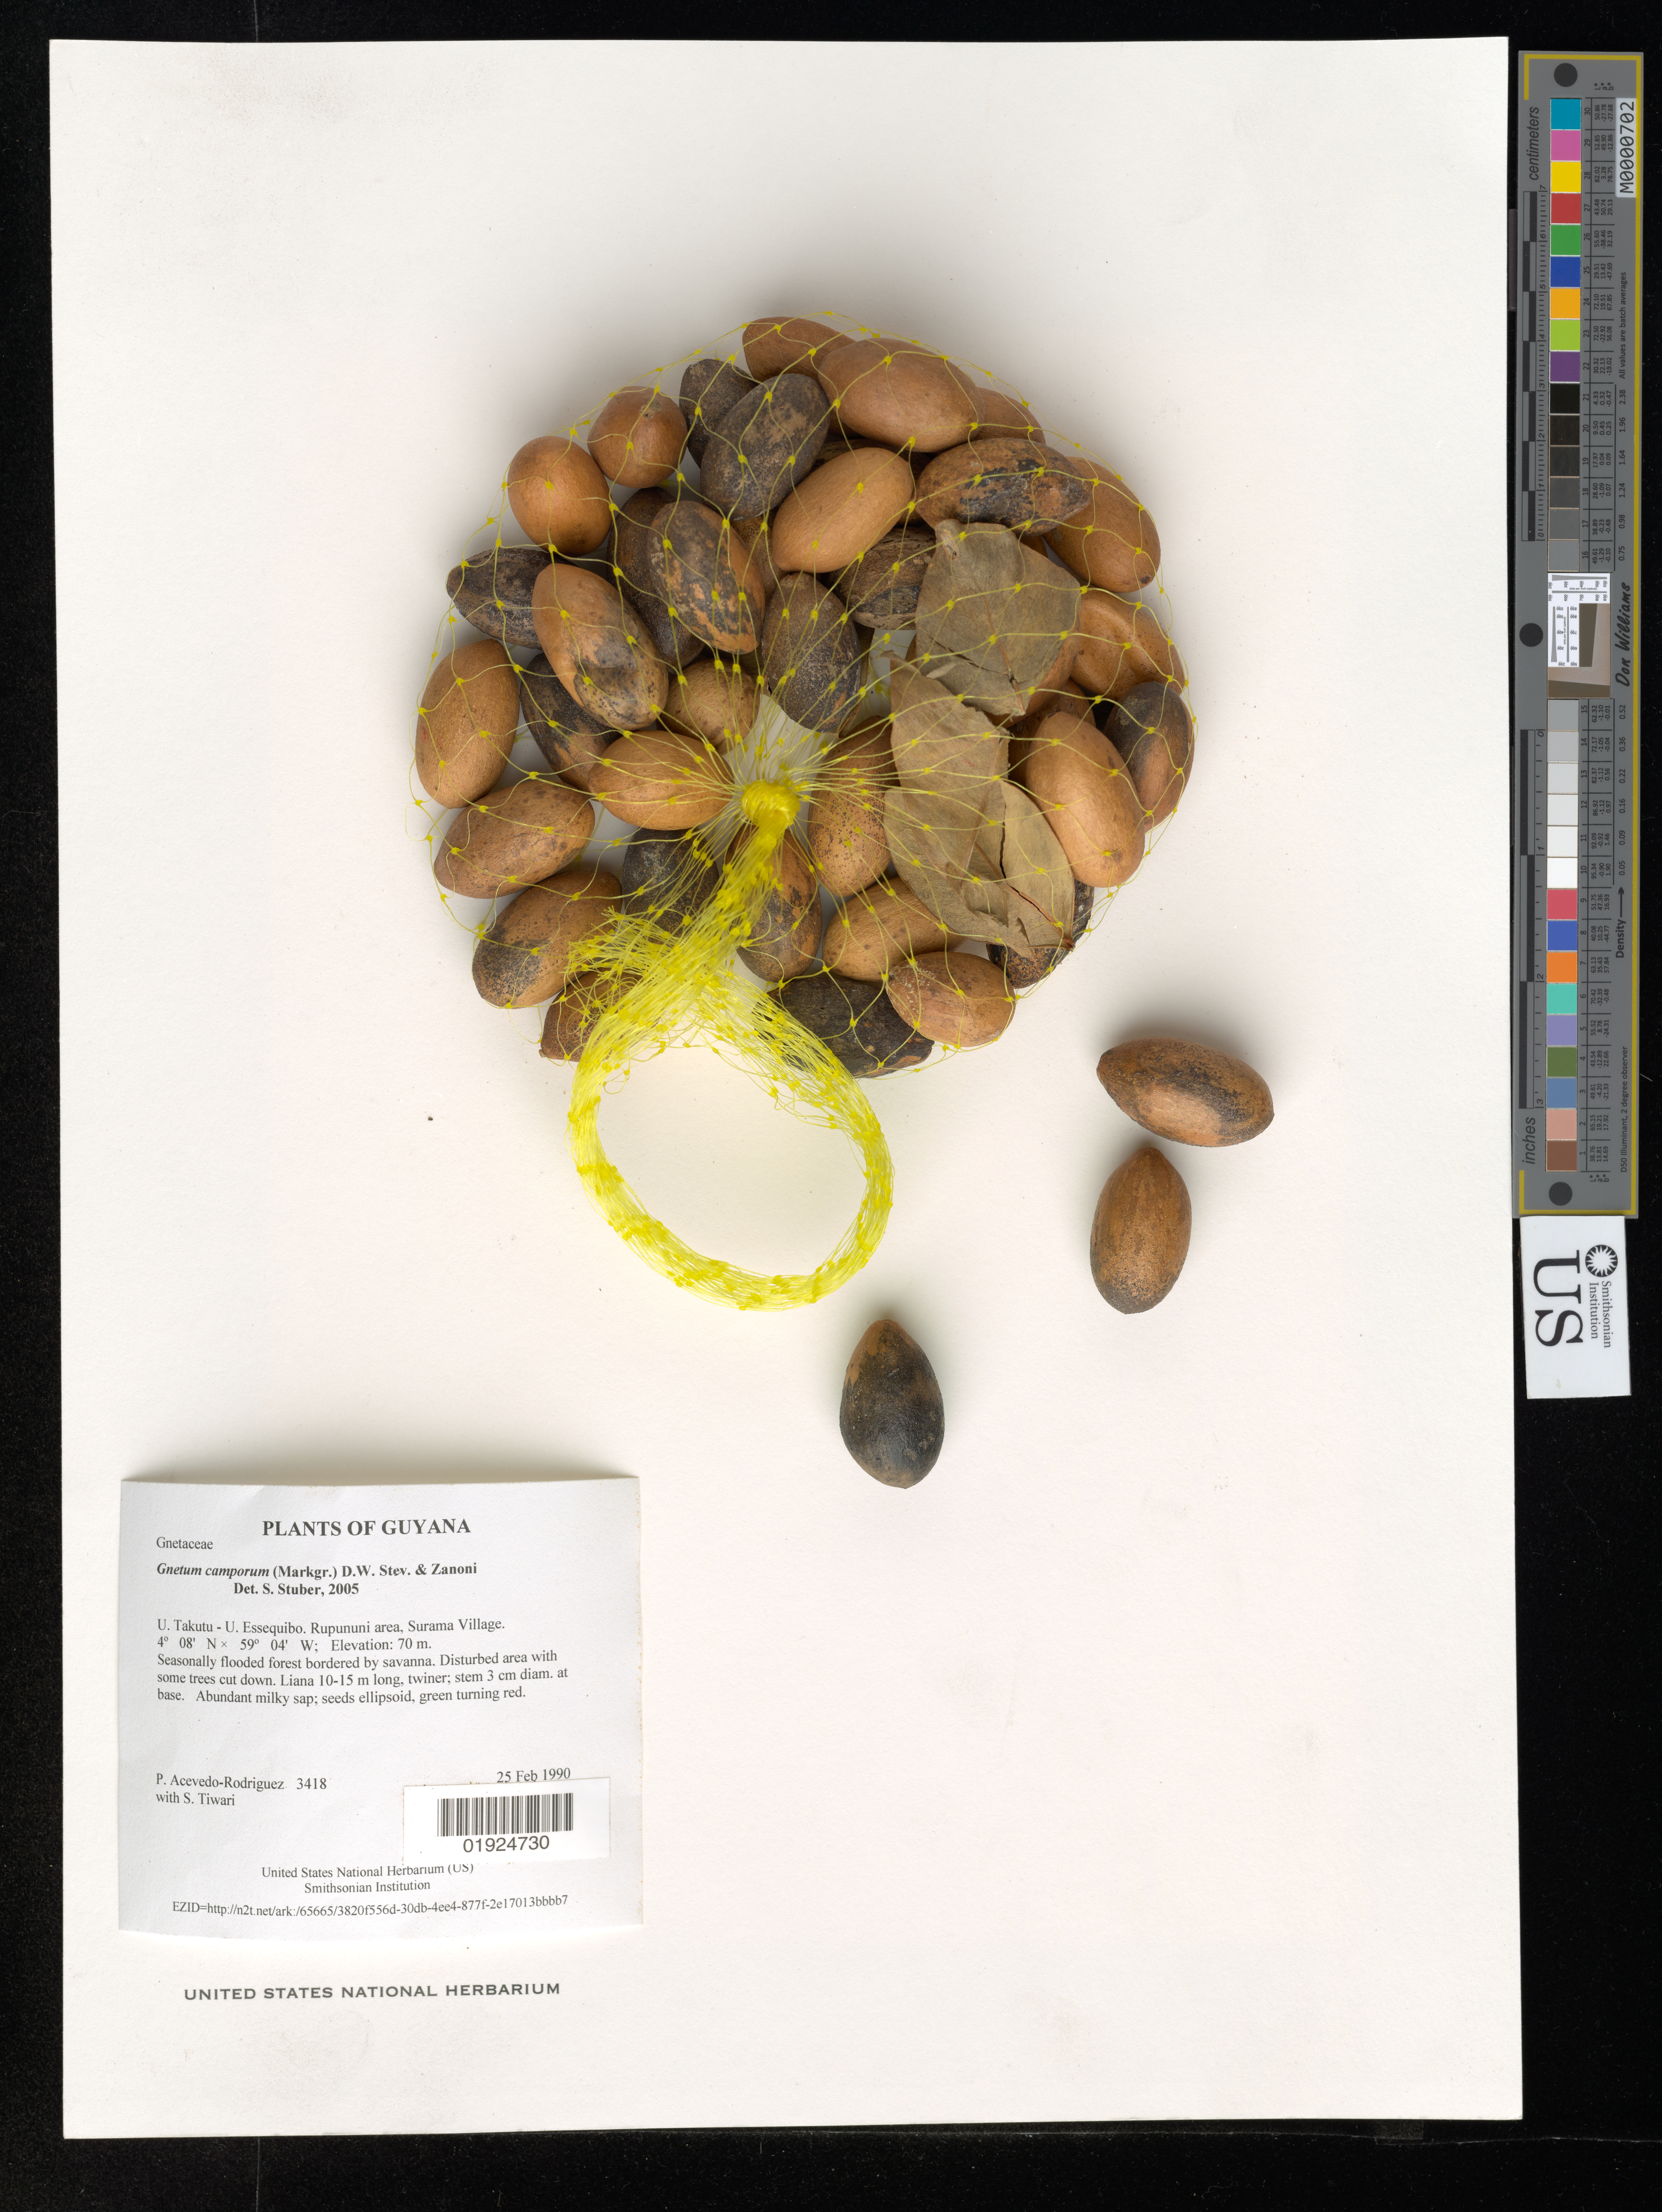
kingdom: Plantae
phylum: Tracheophyta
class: Gnetopsida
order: Gnetales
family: Gnetaceae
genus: Gnetum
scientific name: Gnetum camporum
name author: (Markgr.) D.W. Stev. & Zanoni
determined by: Stuber, S.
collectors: P. Acevedo-Rodr. & S. Tiwari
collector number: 3418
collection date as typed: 25 Feb 1990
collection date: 1990-02-25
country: Guyana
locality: U. Takutu - U. Essequibo. Rupununi area, Surama Village.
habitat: Seasonally flooded forest bordered by savanna. Disturbed area with some trees cut down.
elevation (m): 70